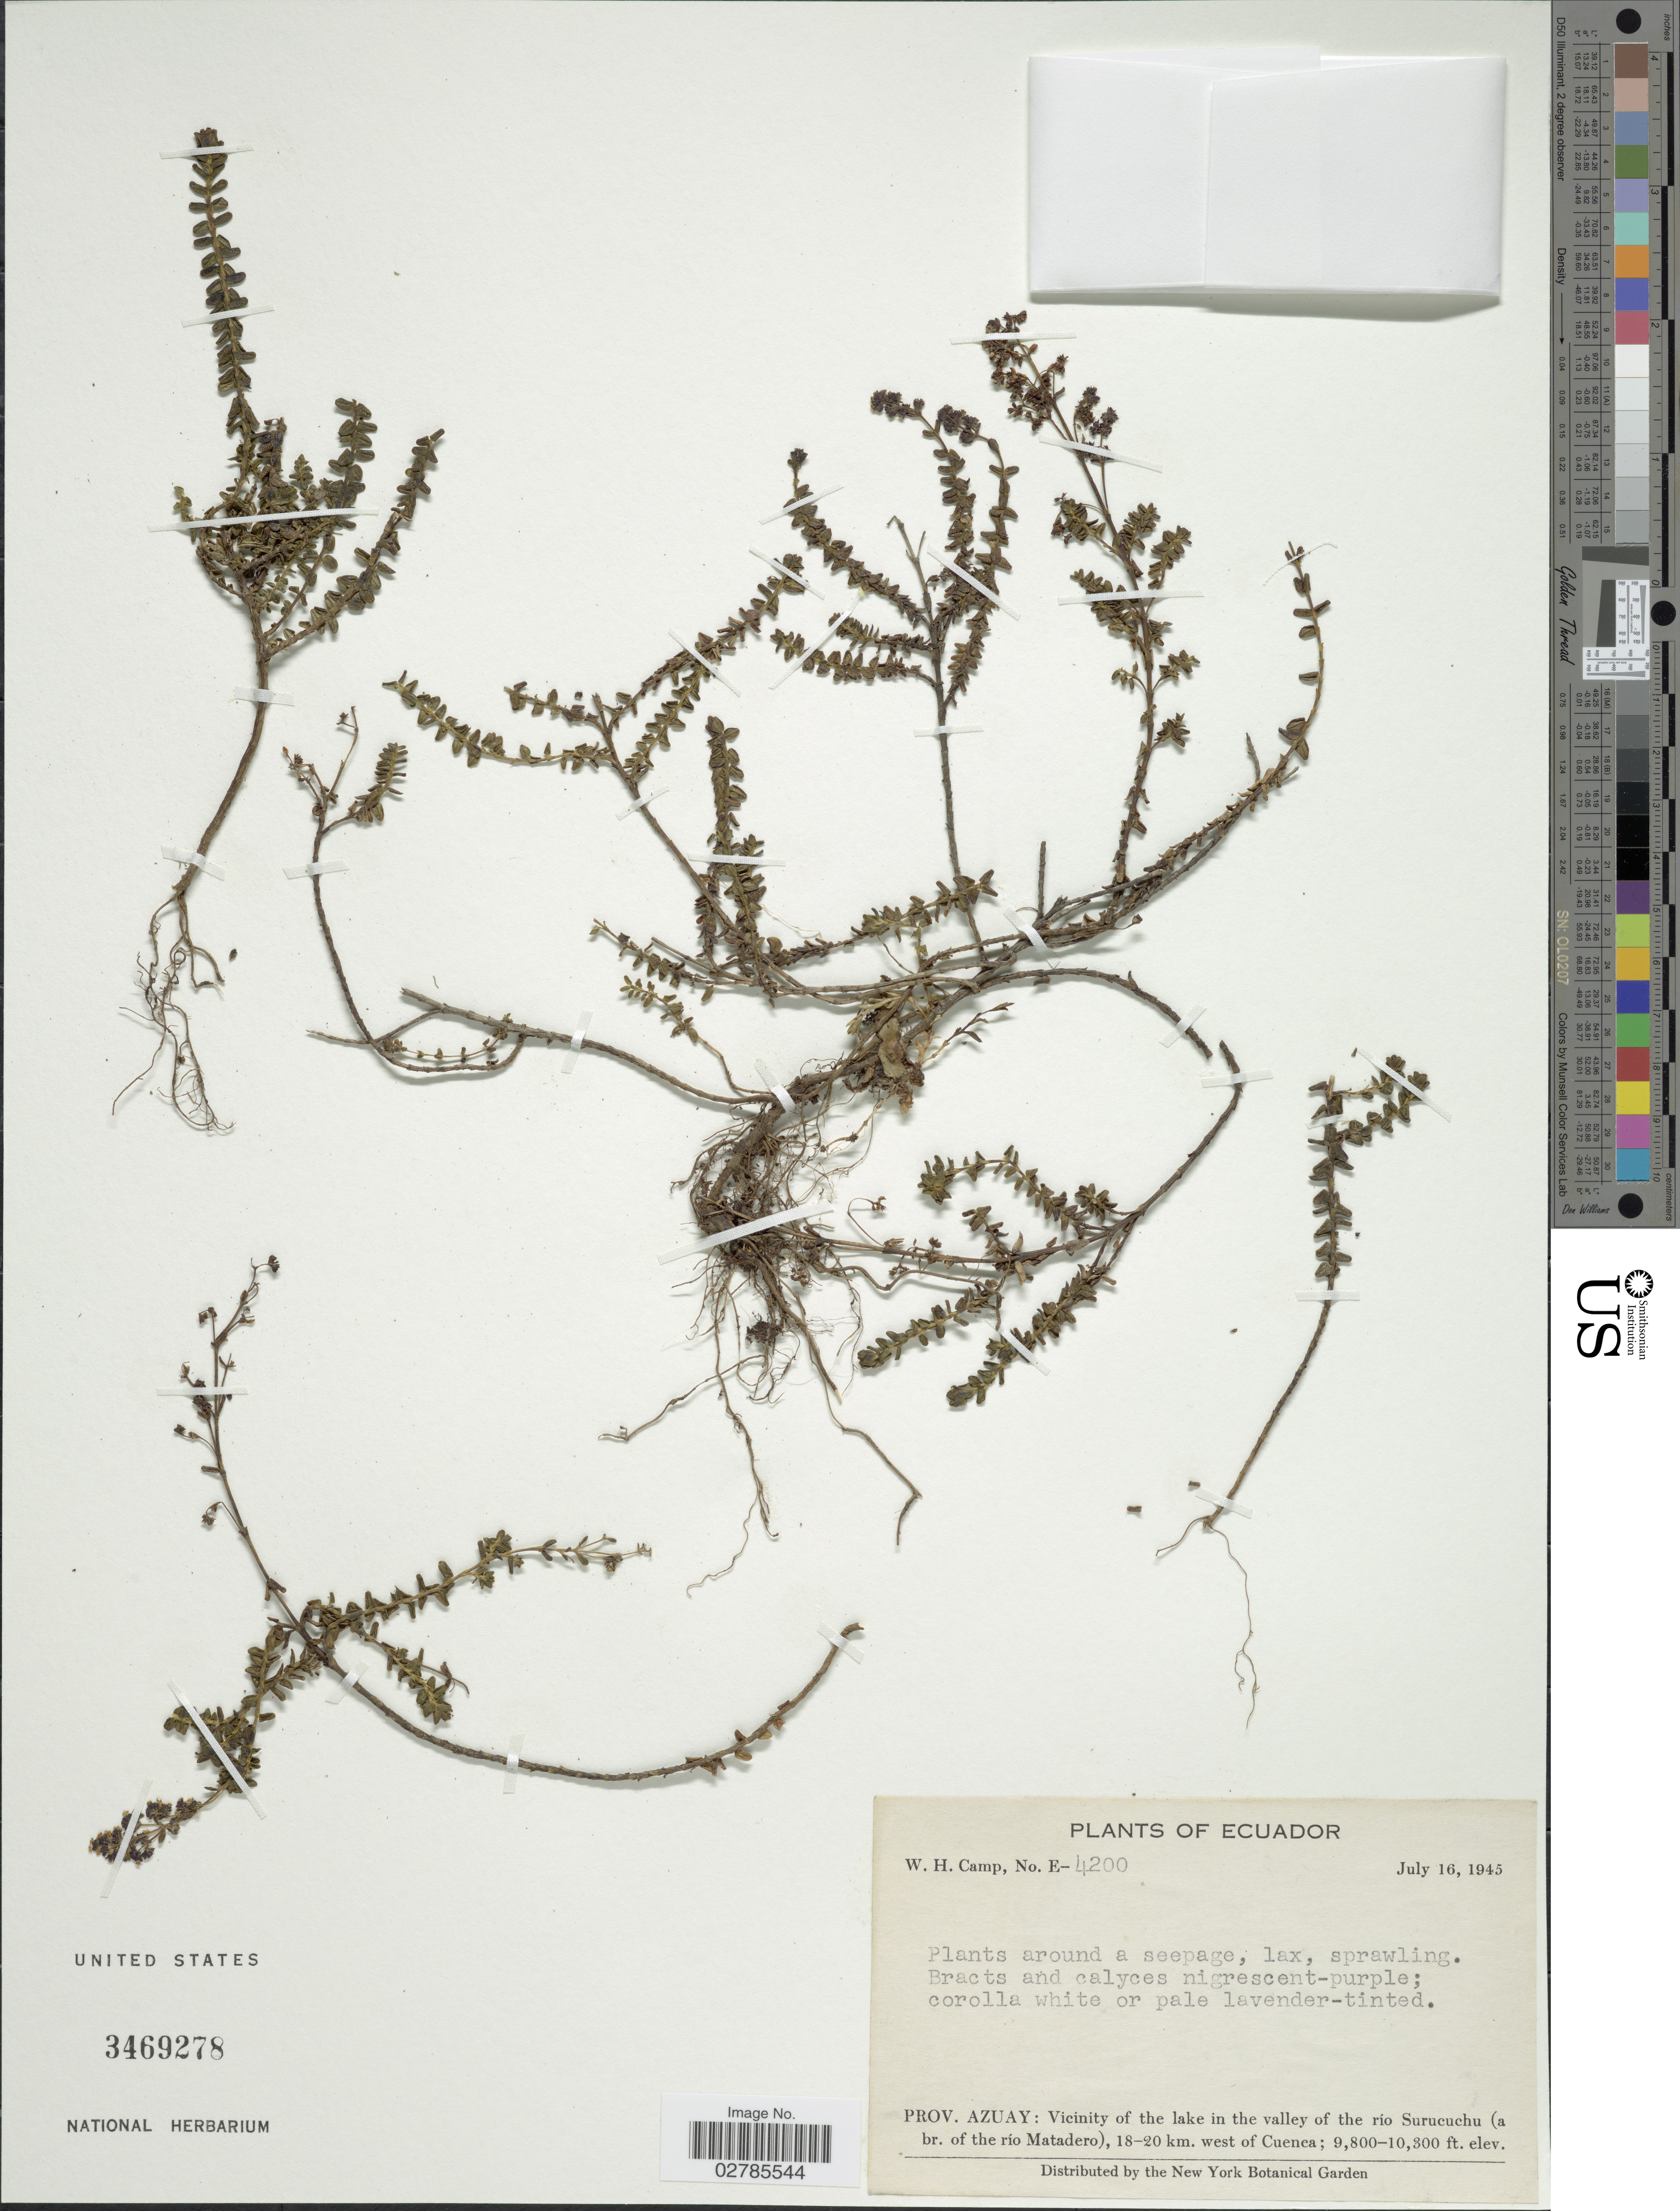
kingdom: Plantae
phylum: Tracheophyta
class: Magnoliopsida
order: Dipsacales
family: Caprifoliaceae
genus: Valeriana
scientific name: Valeriana sp.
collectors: W. H. Camp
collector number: E-4200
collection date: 1945-07-16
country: Ecuador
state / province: Azuay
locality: Vicinity of the lake in the valley of the río Surucuchu (a br. of the río Matadero), 18-20 km. west of Cuenca.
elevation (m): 2987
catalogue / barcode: US 3469278